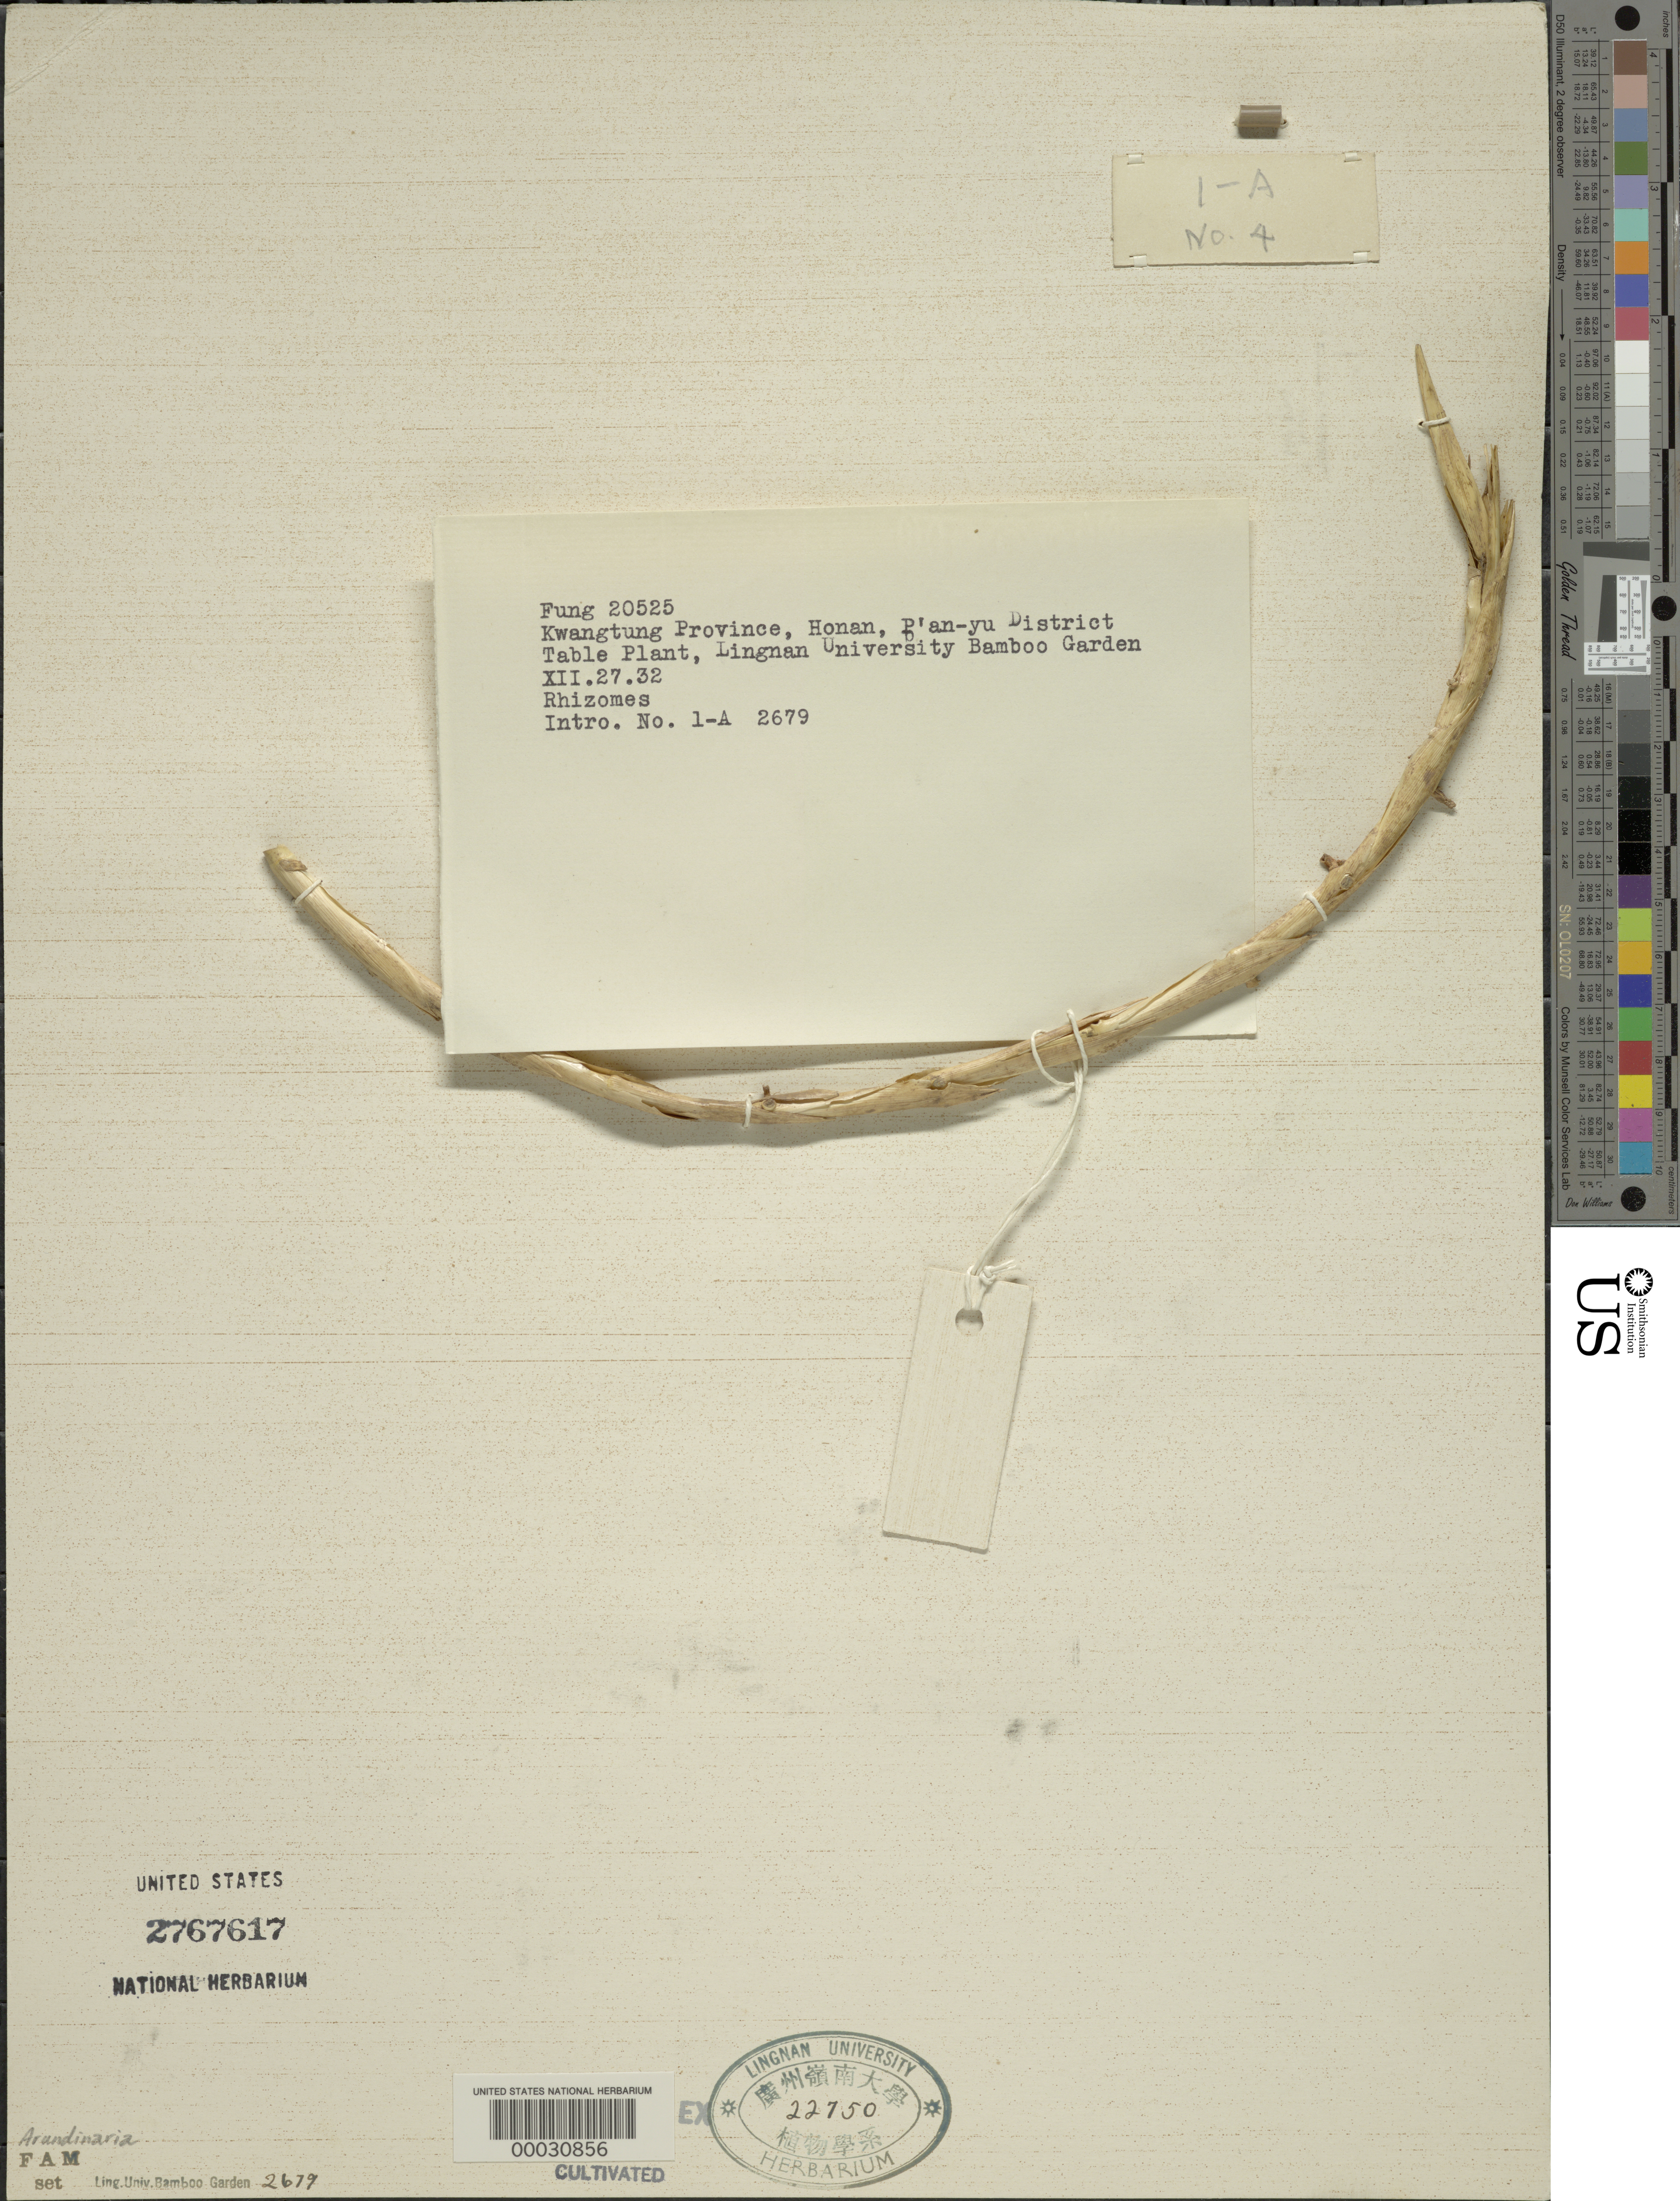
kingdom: Plantae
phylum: Tracheophyta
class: Liliopsida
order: Poales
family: Poaceae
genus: Arundinaria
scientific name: Arundinaria sp.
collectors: H. L. Fung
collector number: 20525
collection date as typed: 27 Dec 1932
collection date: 1932-12-27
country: China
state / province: Guangdong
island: Honam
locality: Lingnan university bamboo garden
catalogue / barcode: US 2767617